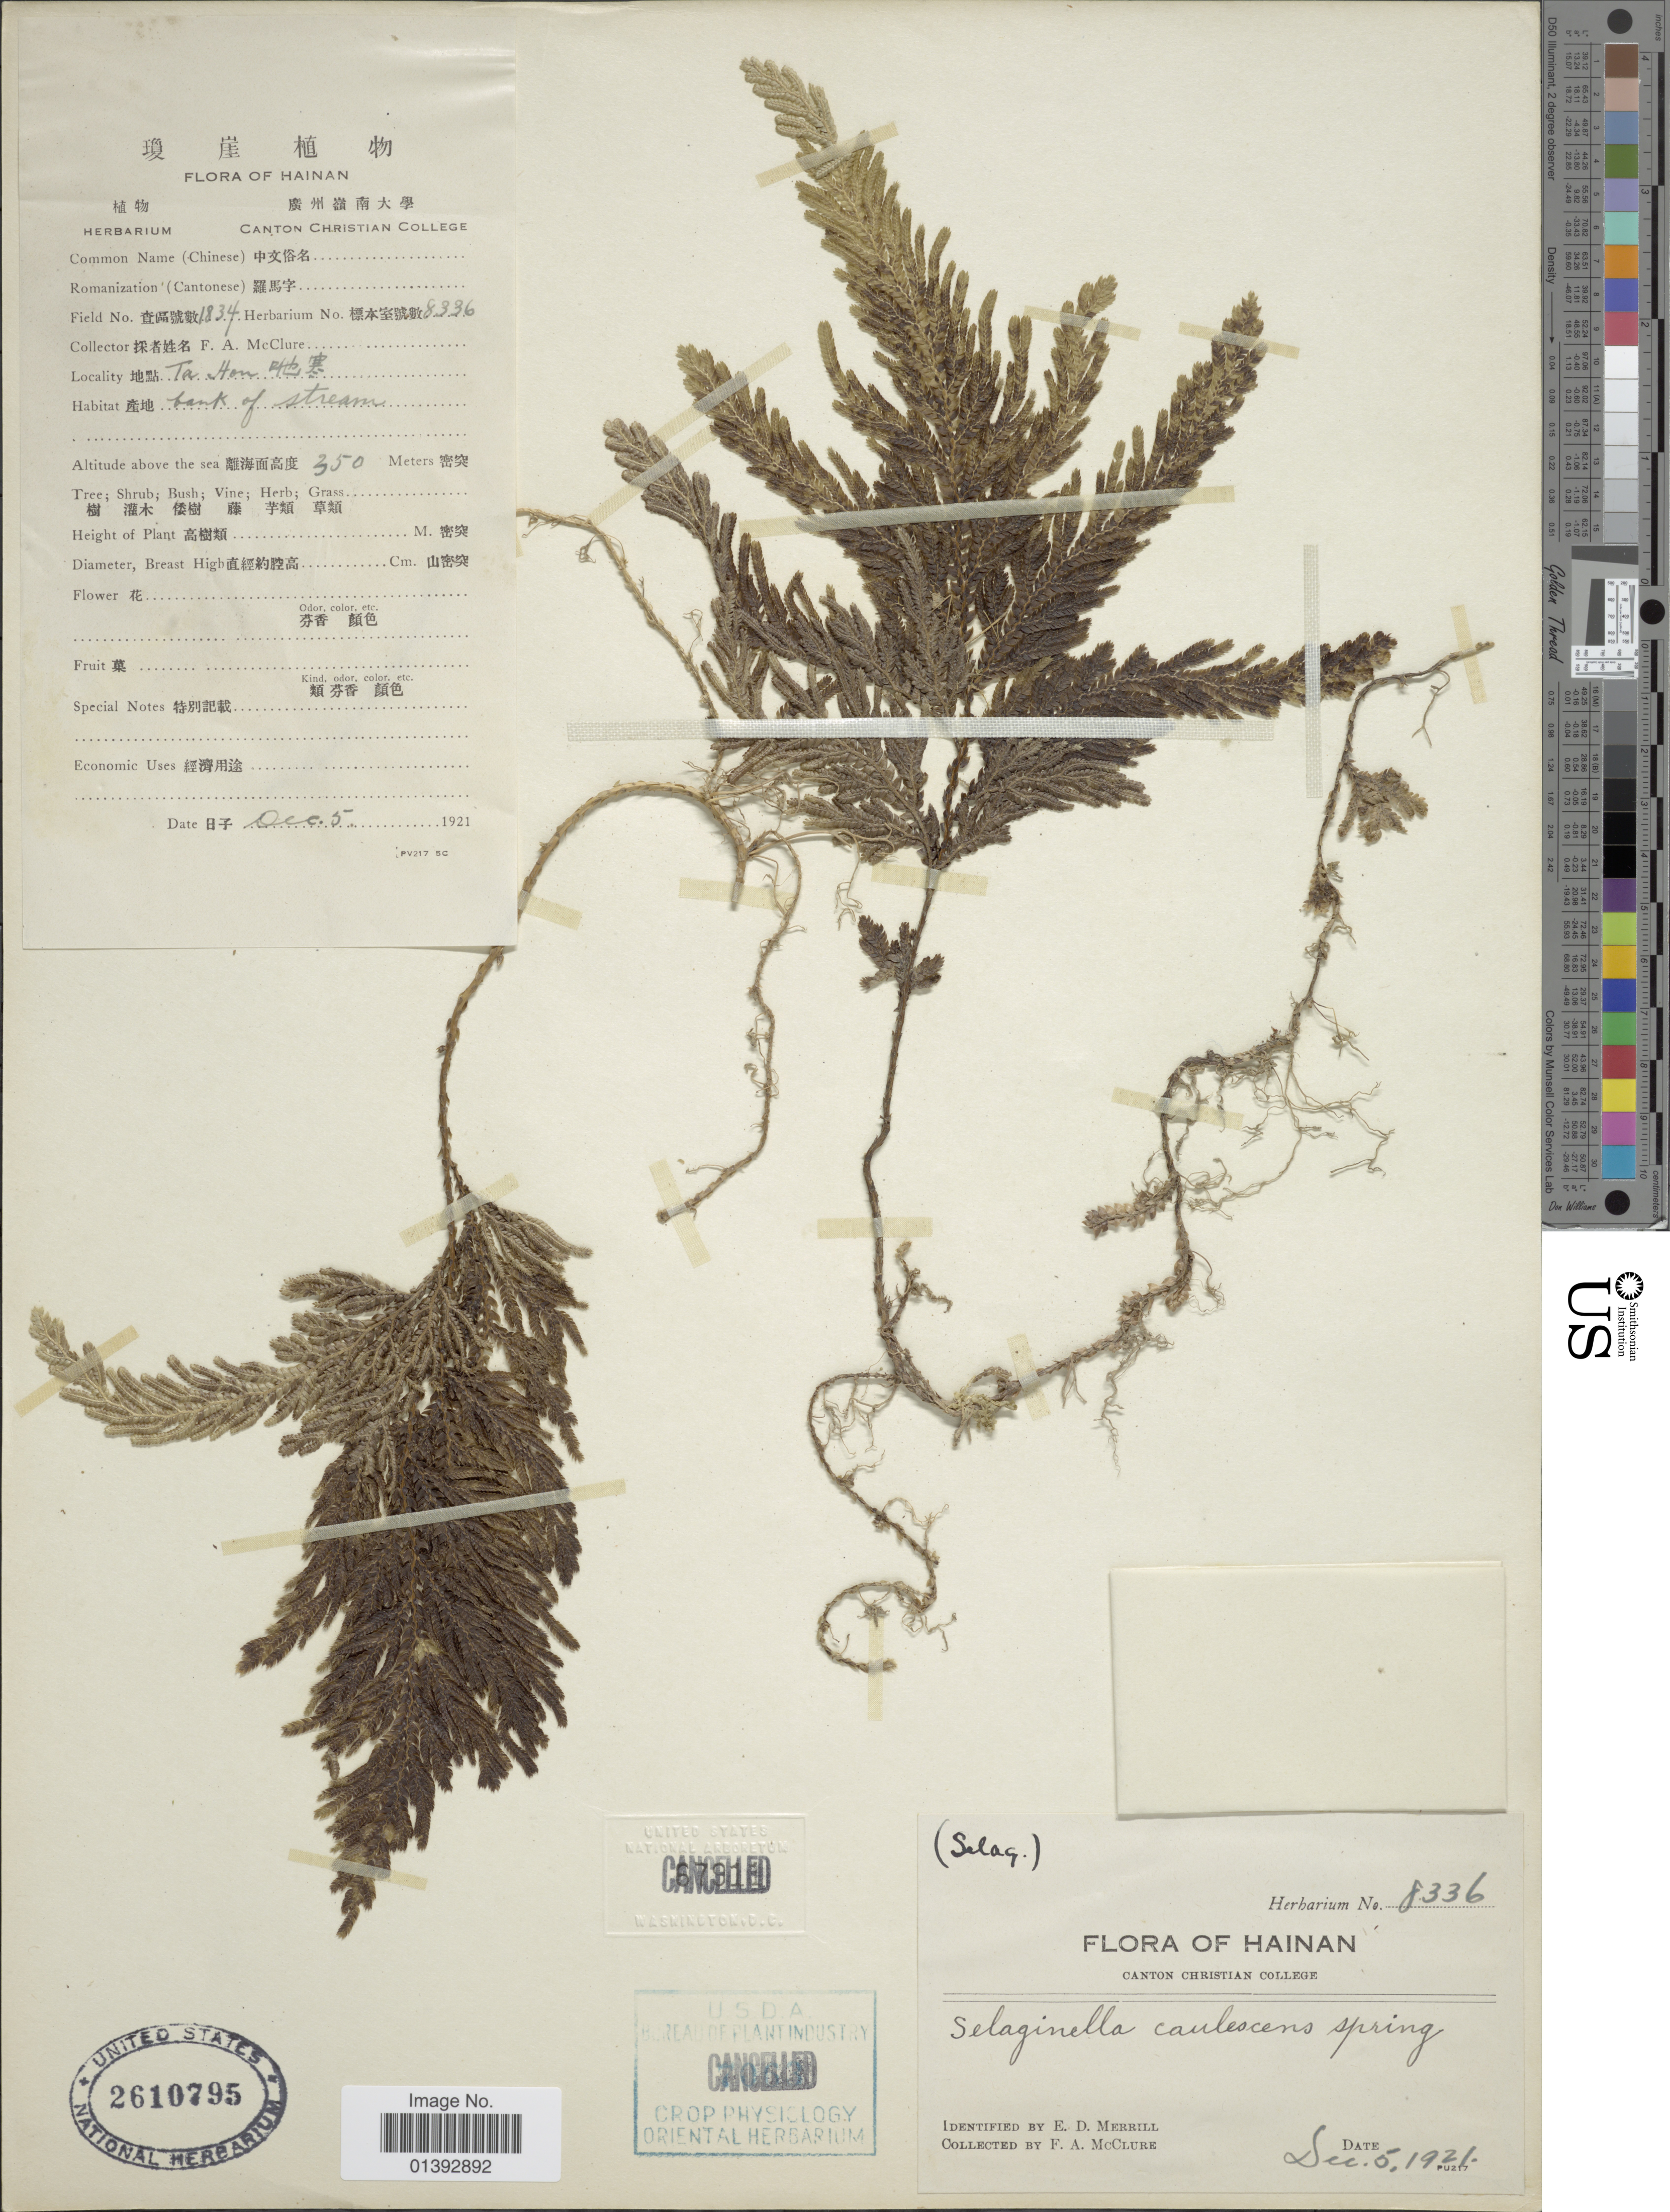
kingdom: Plantae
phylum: Tracheophyta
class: Lycopodiopsida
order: Selaginellales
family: Selaginellaceae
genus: Selaginella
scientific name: Selaginella involvens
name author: (Sw.) Spring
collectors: F. A. McClure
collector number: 1834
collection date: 1921-12-05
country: China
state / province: Hainan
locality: Ta Hon [interpreted]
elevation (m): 350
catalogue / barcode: US 2610795